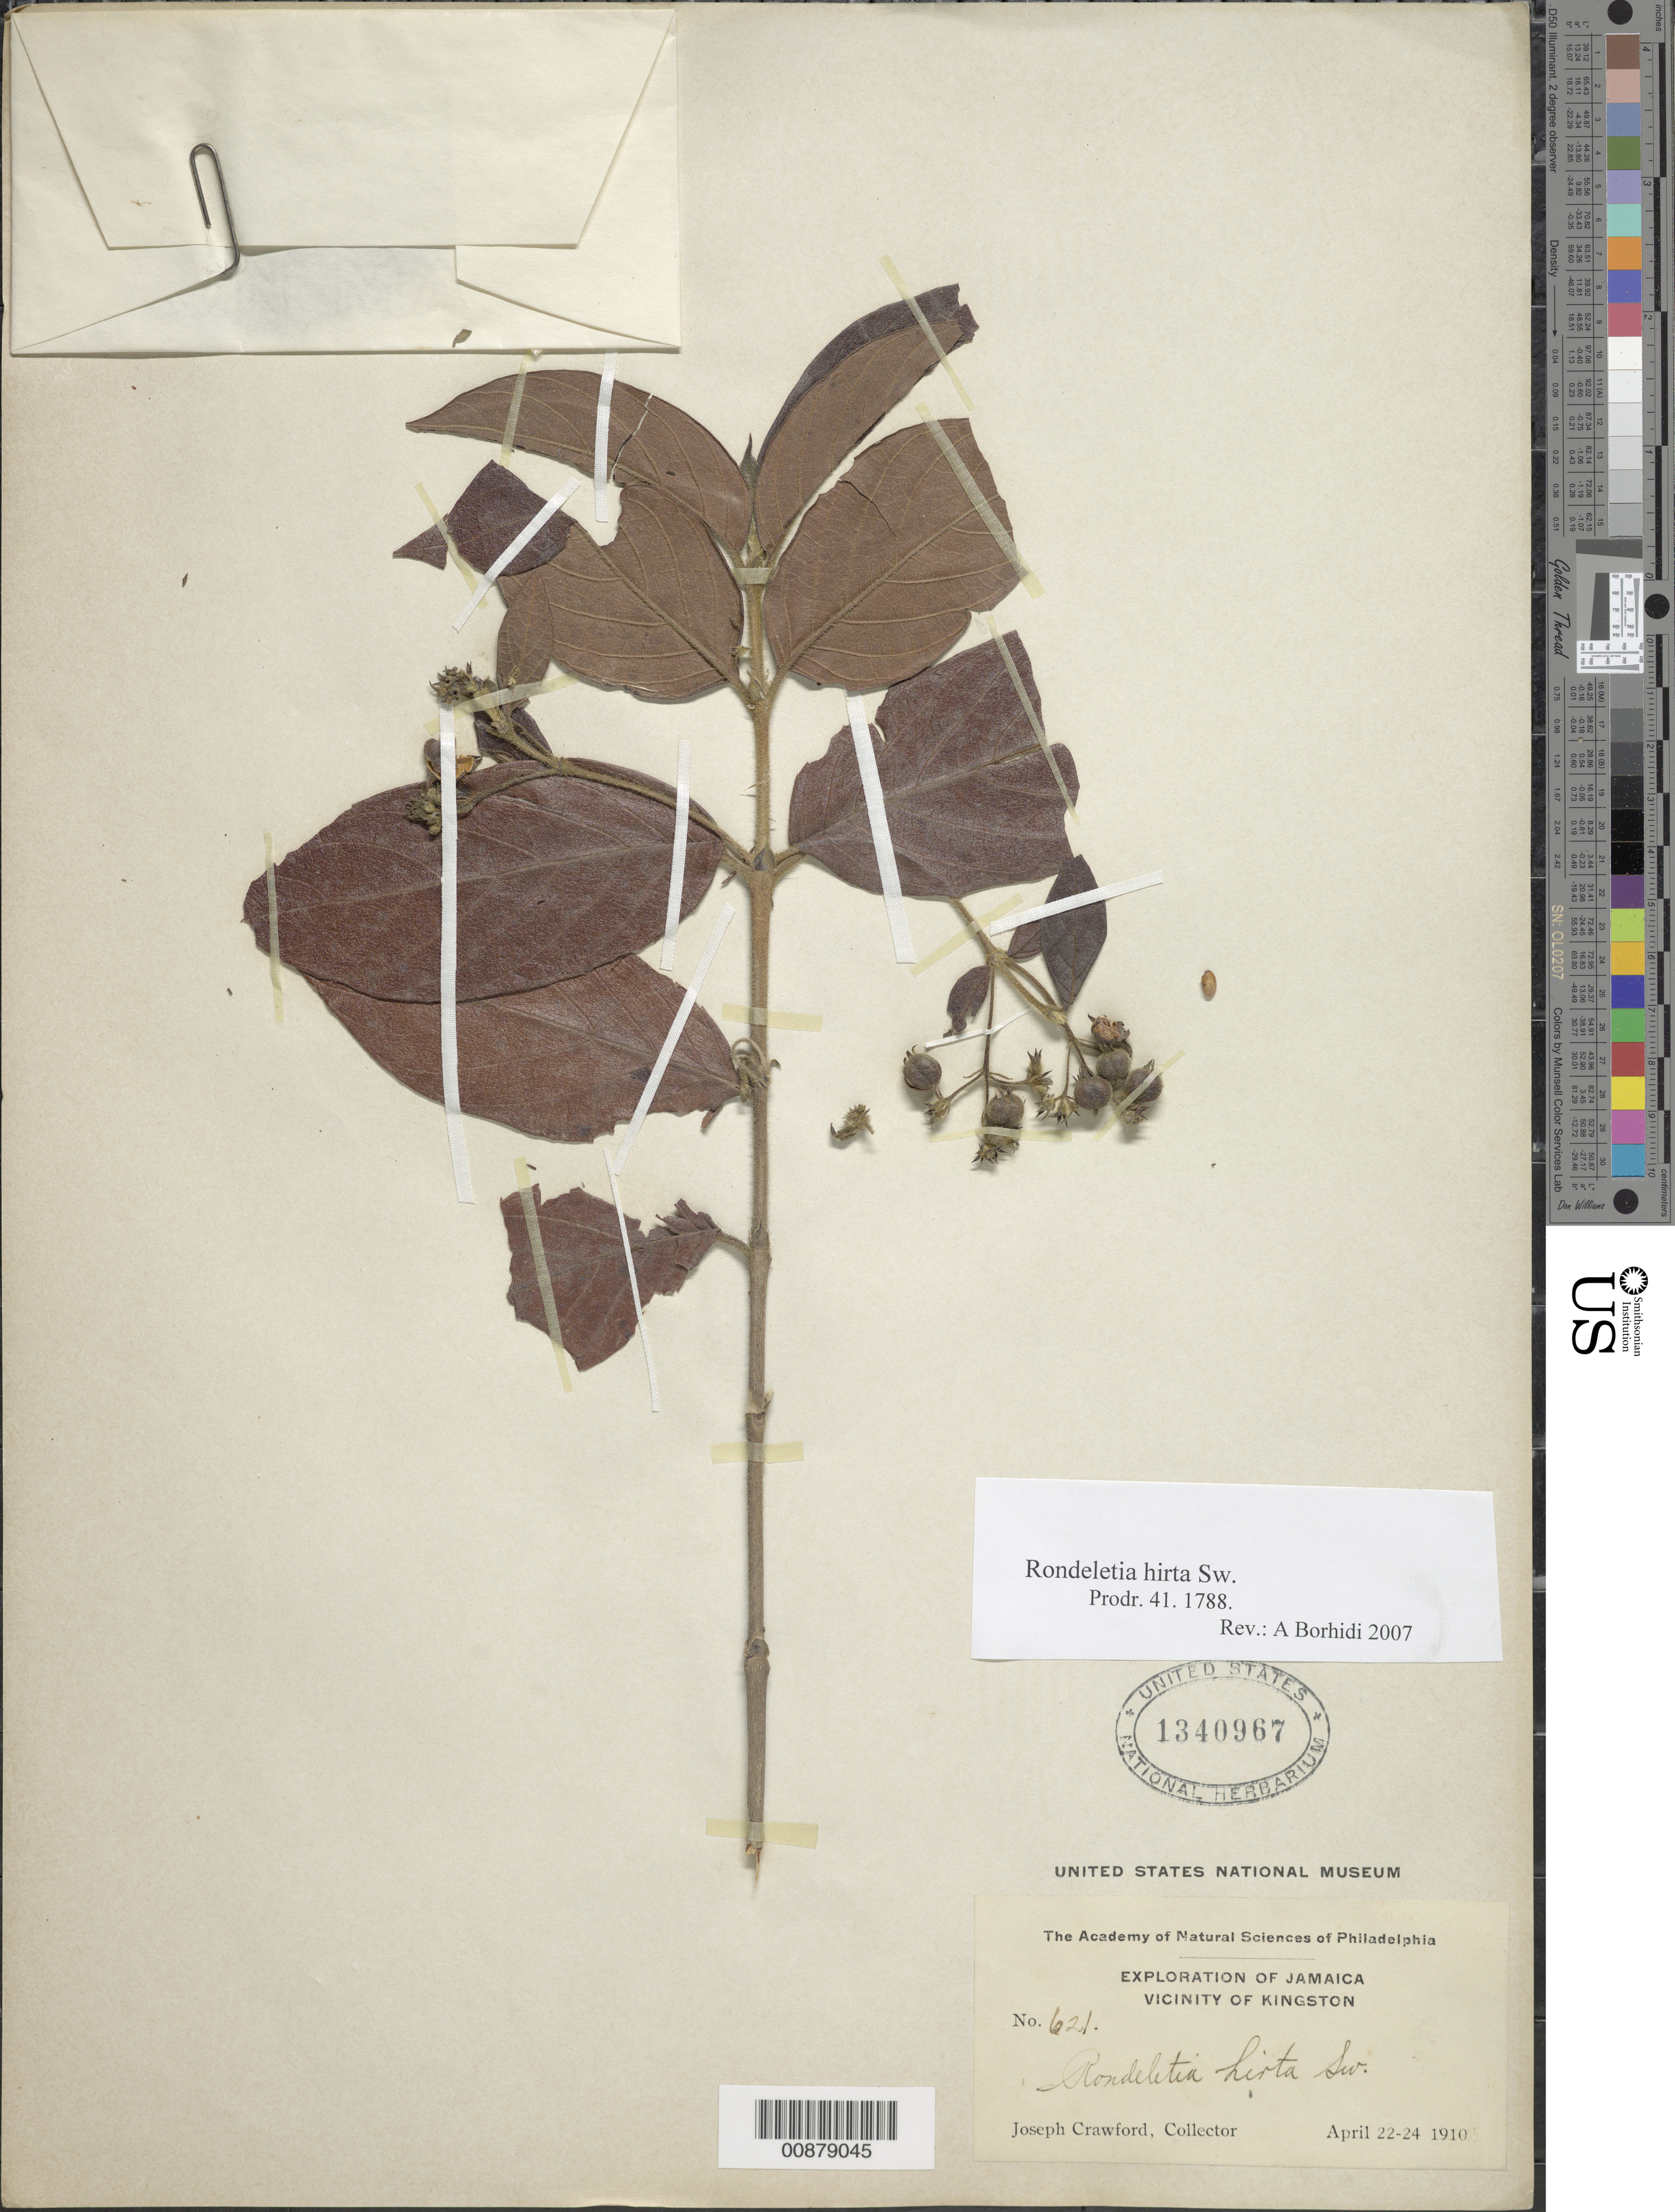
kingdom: Plantae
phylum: Tracheophyta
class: Magnoliopsida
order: Gentianales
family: Rubiaceae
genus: Rondeletia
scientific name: Rondeletia hirta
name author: Sw.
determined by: Borhidi, Attila L.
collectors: J. Crawford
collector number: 621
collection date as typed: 22 Apr 1910 to 24 Apr 1910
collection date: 1910-04-22/1910-04-24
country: Jamaica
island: Jamaica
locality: vicinity of Kingston.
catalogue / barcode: US 1340967